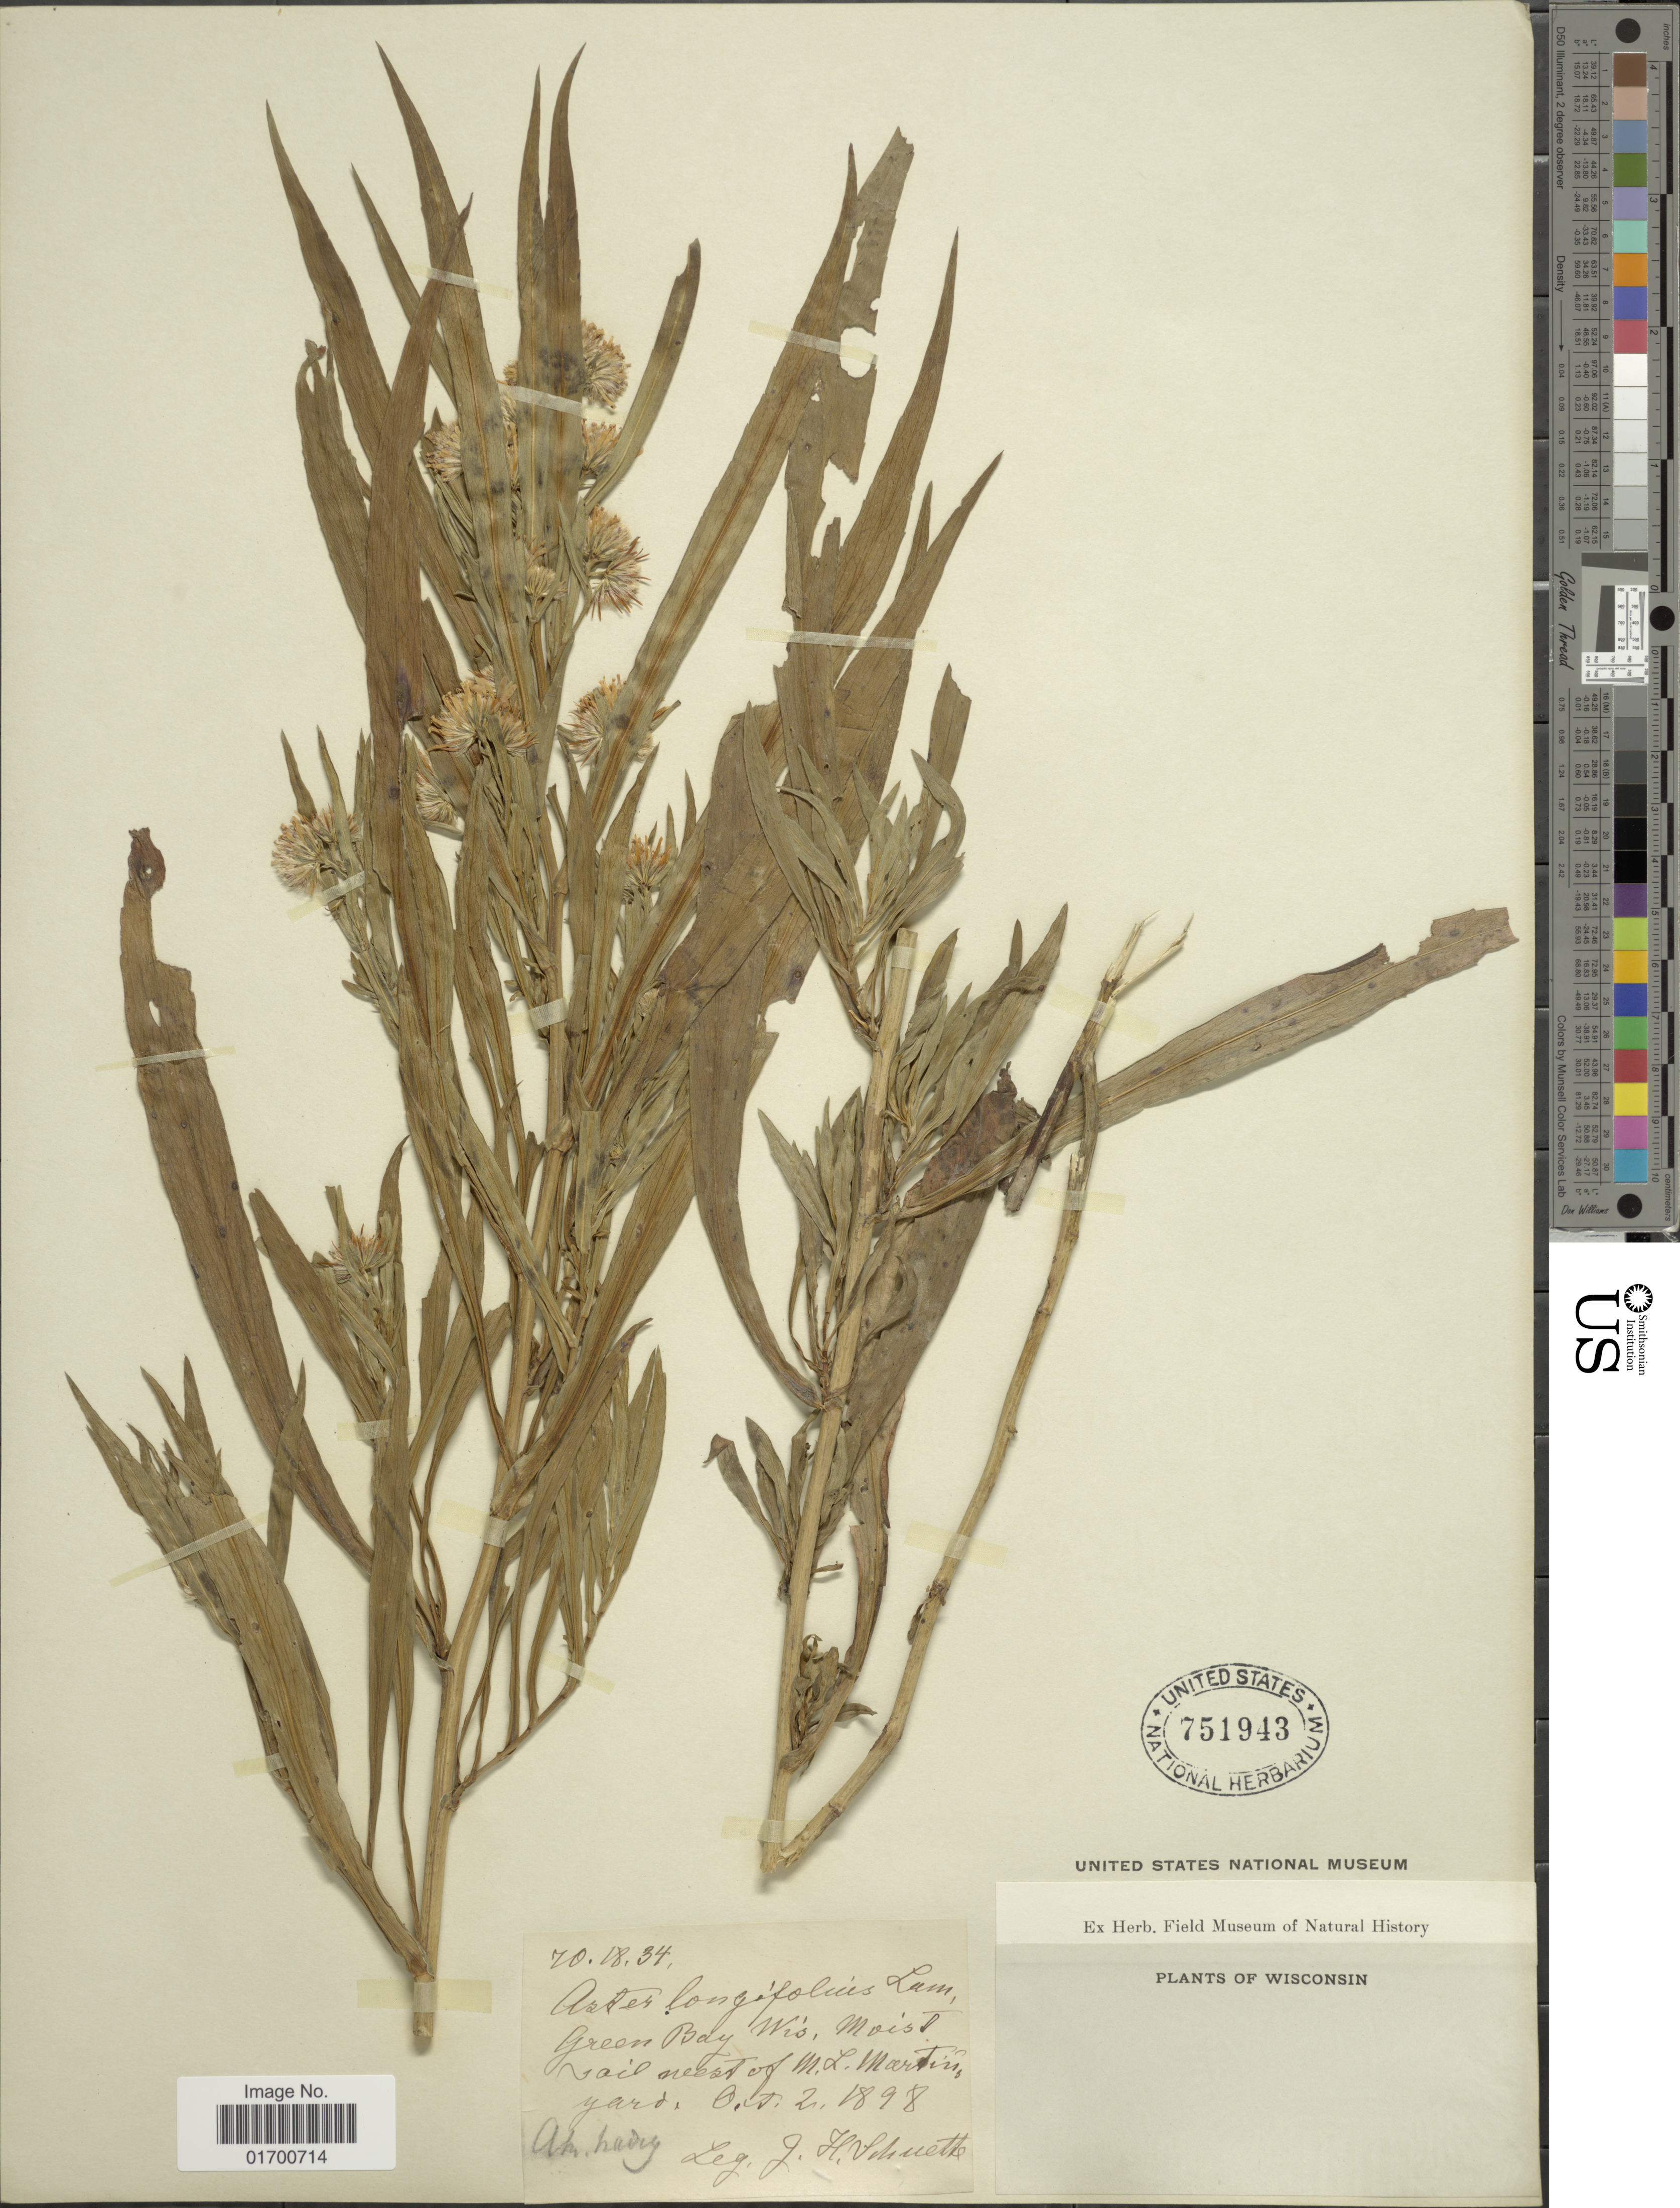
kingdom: Plantae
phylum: Tracheophyta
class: Magnoliopsida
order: Asterales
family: Asteraceae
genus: Symphyotrichum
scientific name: Symphyotrichum longifolium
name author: (Lam.) G.L. Nesom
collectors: J. H. Schuette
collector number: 1834*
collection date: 1898-10-02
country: United States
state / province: Wisconsin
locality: Green Bay, Wis., moist soil west of M.L. Martin's Yard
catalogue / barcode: US 751943